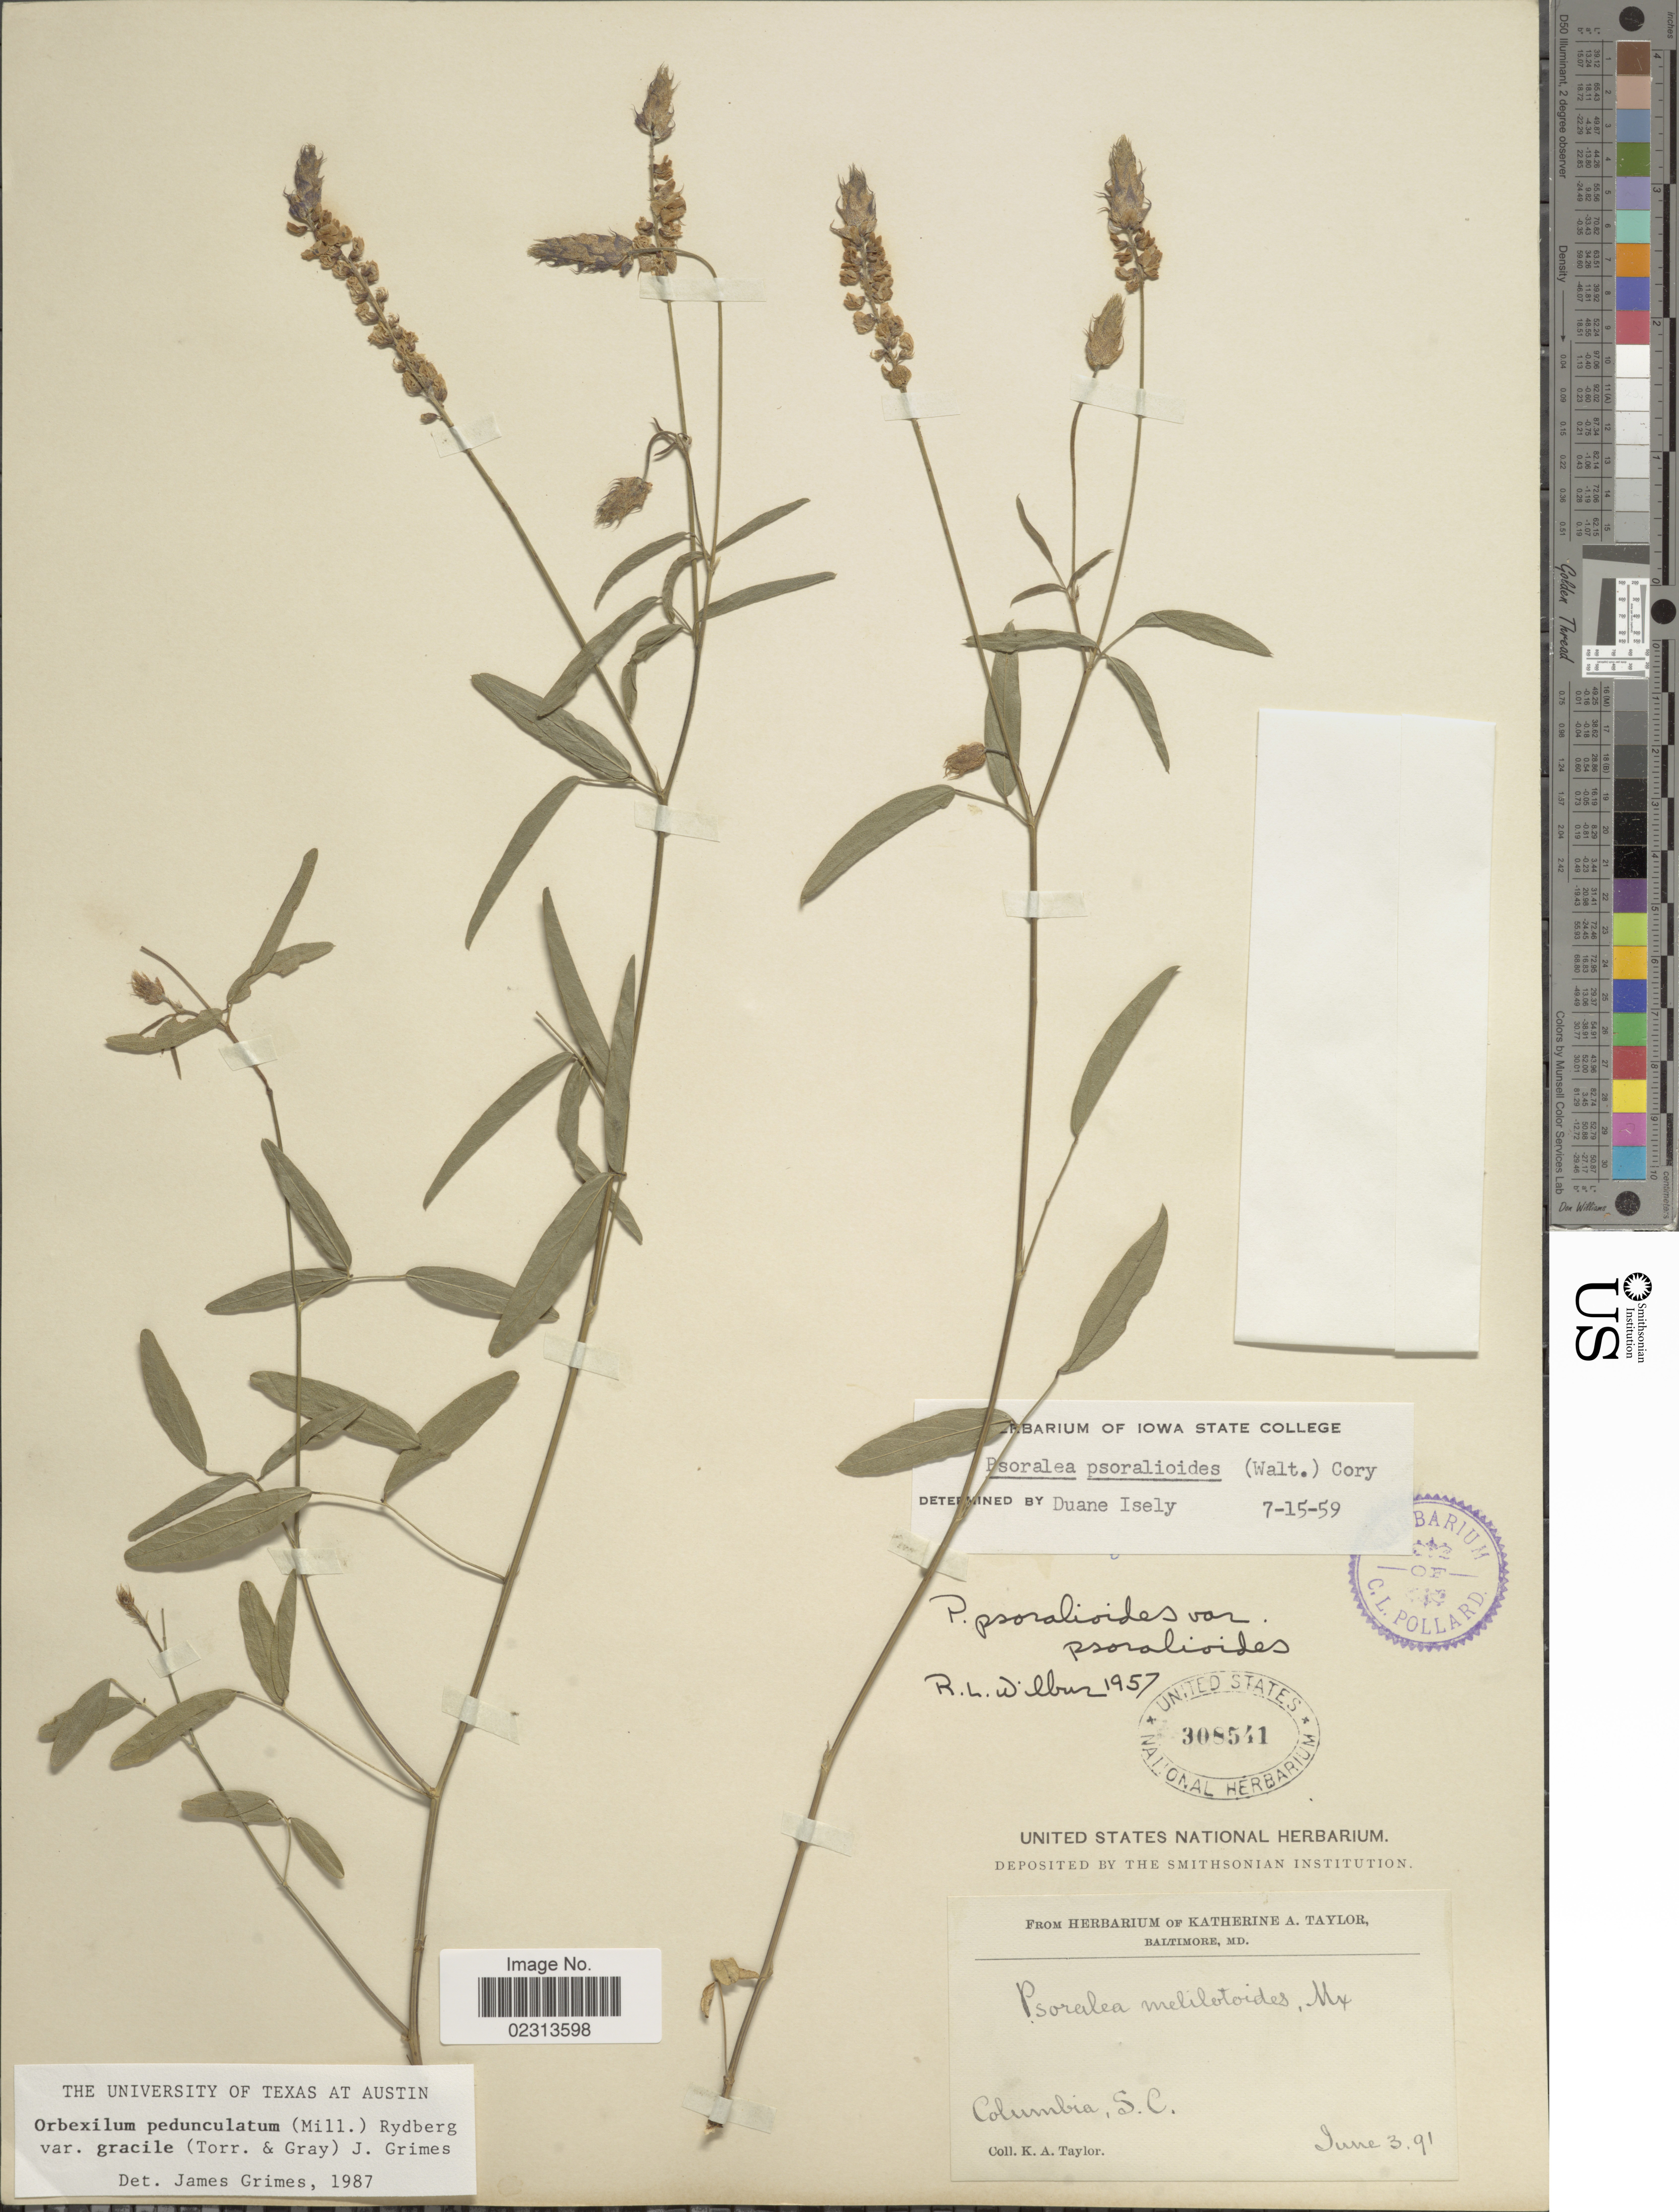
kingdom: Plantae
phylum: Tracheophyta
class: Magnoliopsida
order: Fabales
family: Fabaceae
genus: Orbexilum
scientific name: Orbexilum pedunculatum var. gracile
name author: (Torr. & A. Gray) J.W. Grimes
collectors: K. A. Taylor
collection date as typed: Transcribed d/m/y: 3/6/91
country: United States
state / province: South Carolina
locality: Columbia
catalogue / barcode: US 308541